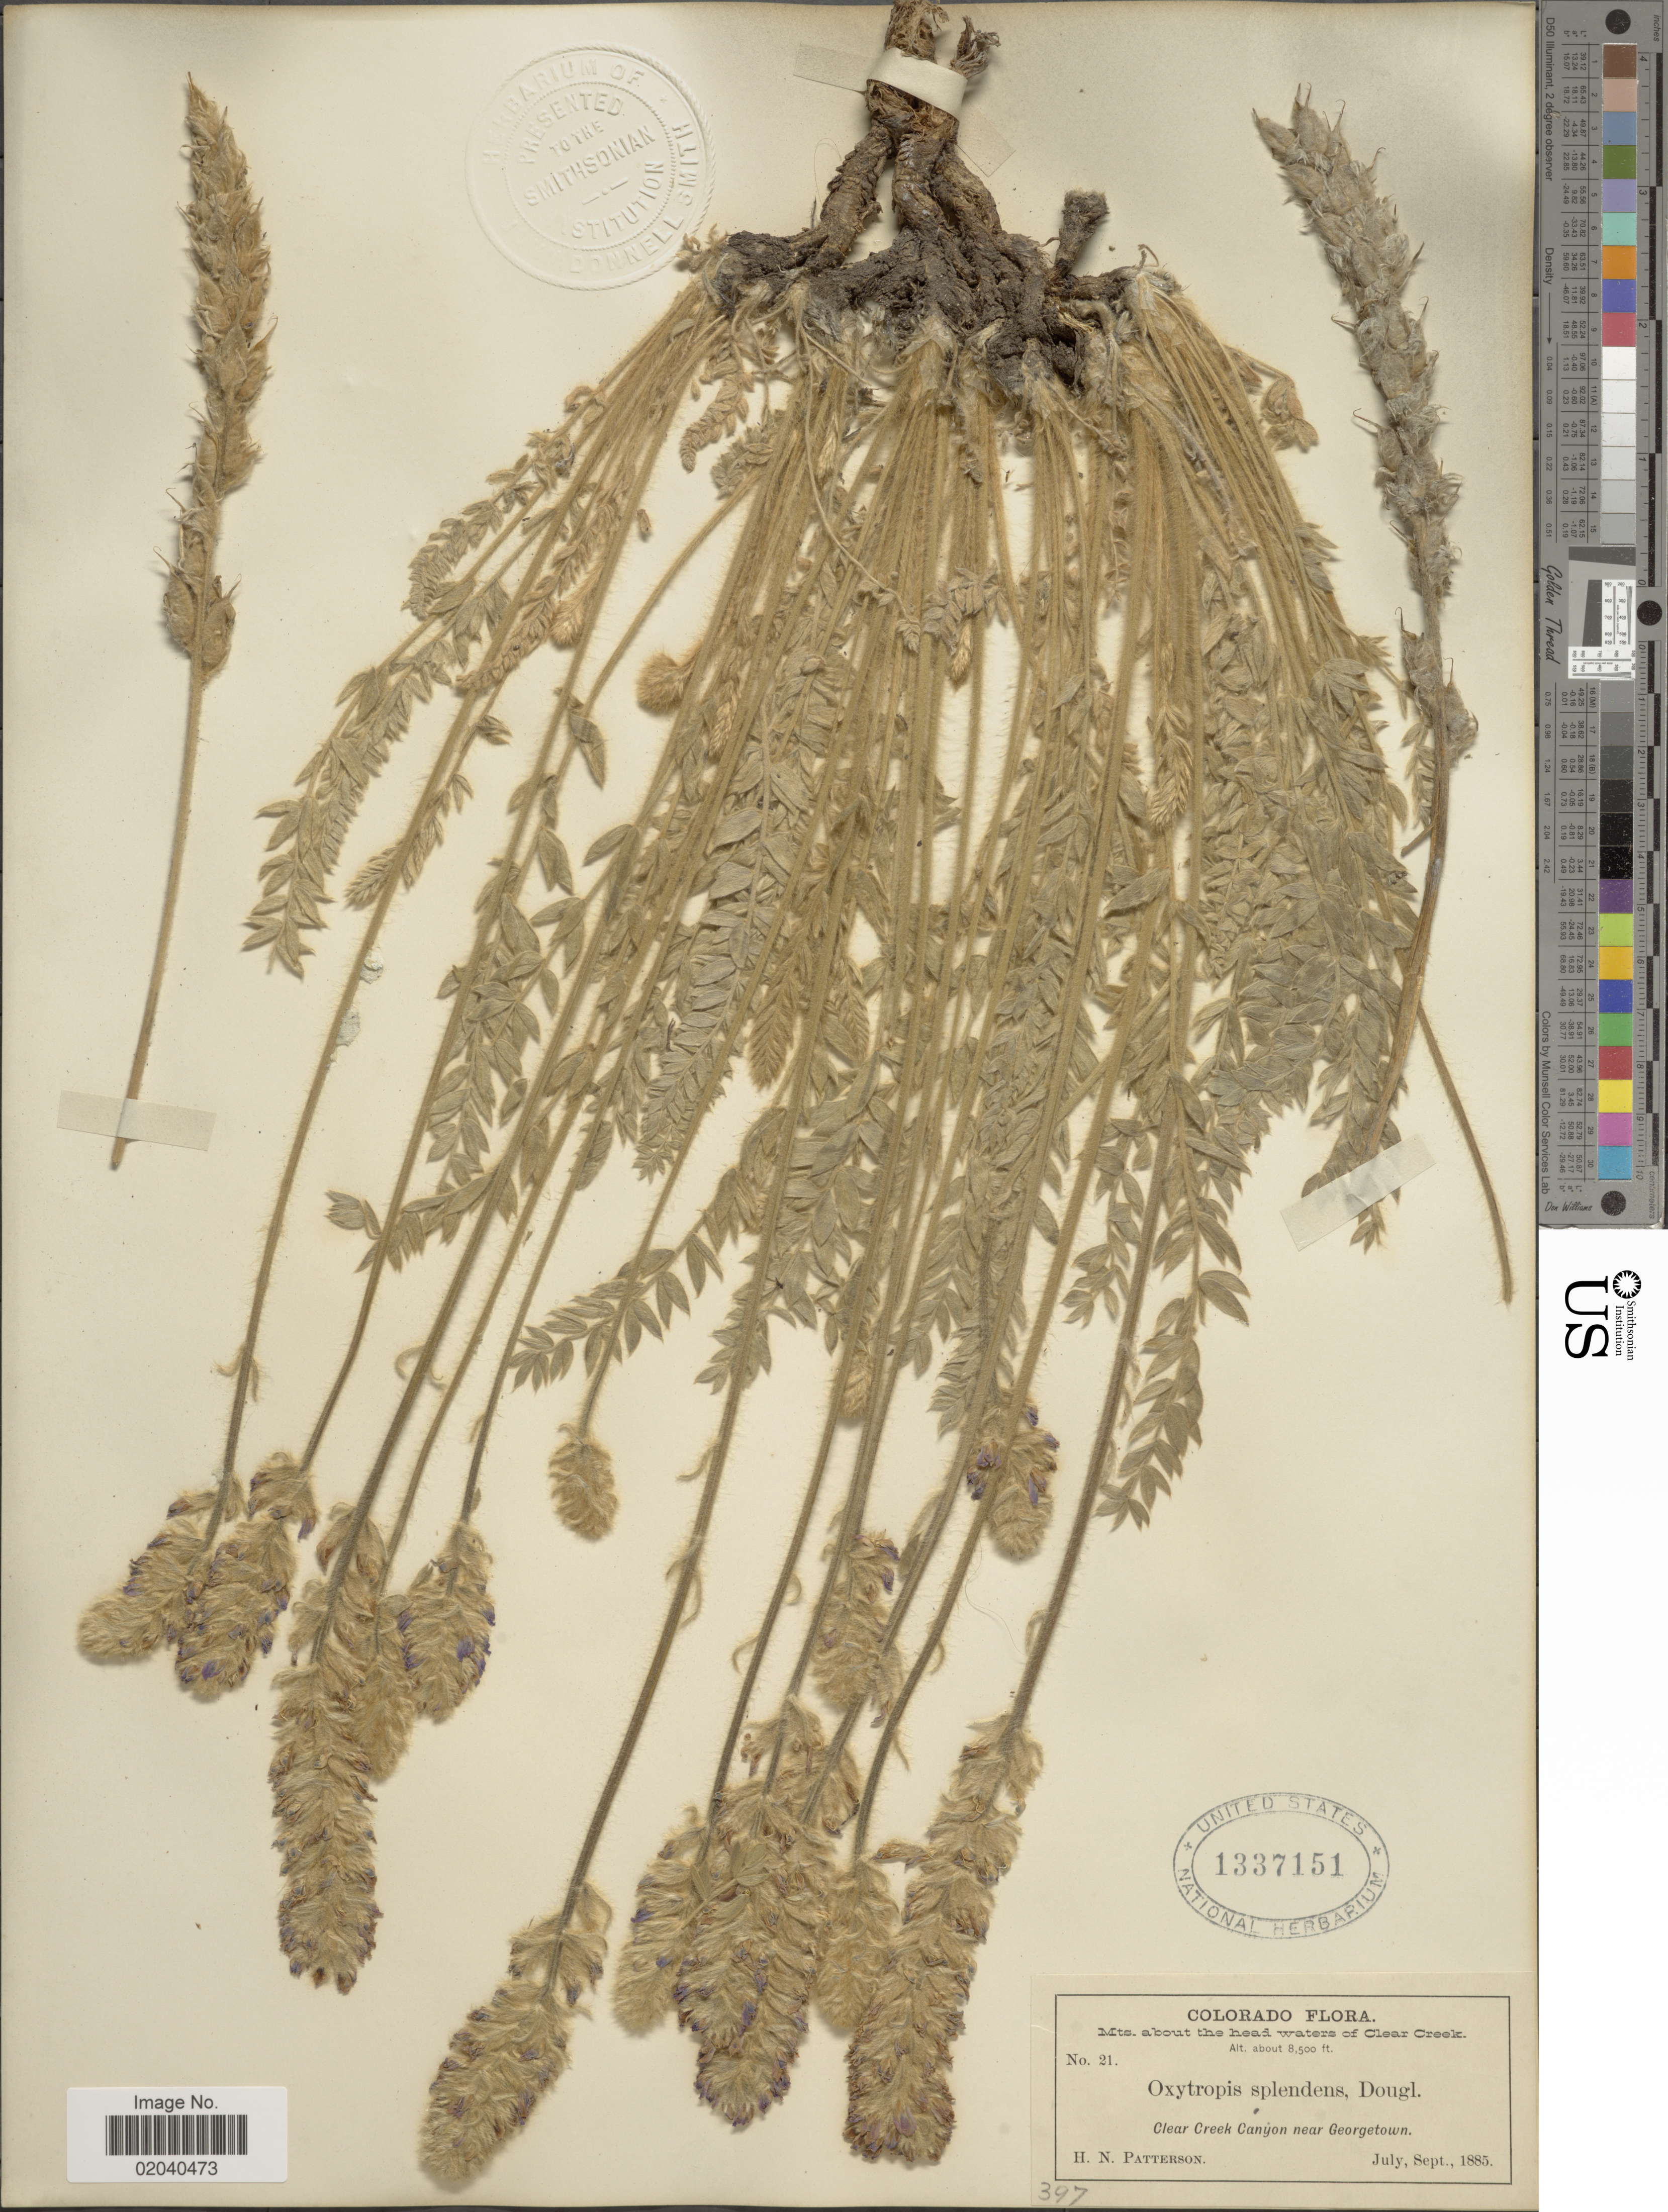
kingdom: Plantae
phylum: Tracheophyta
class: Magnoliopsida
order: Fabales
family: Fabaceae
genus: Oxytropis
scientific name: Oxytropis splendens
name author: Douglas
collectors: H. N. Patterson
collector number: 21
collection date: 1885-07/1885-09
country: United States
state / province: Colorado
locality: Mts. about the head waters of Clear Creek. Clear Creek Canyon near Georgetown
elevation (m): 2591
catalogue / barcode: US 1337151